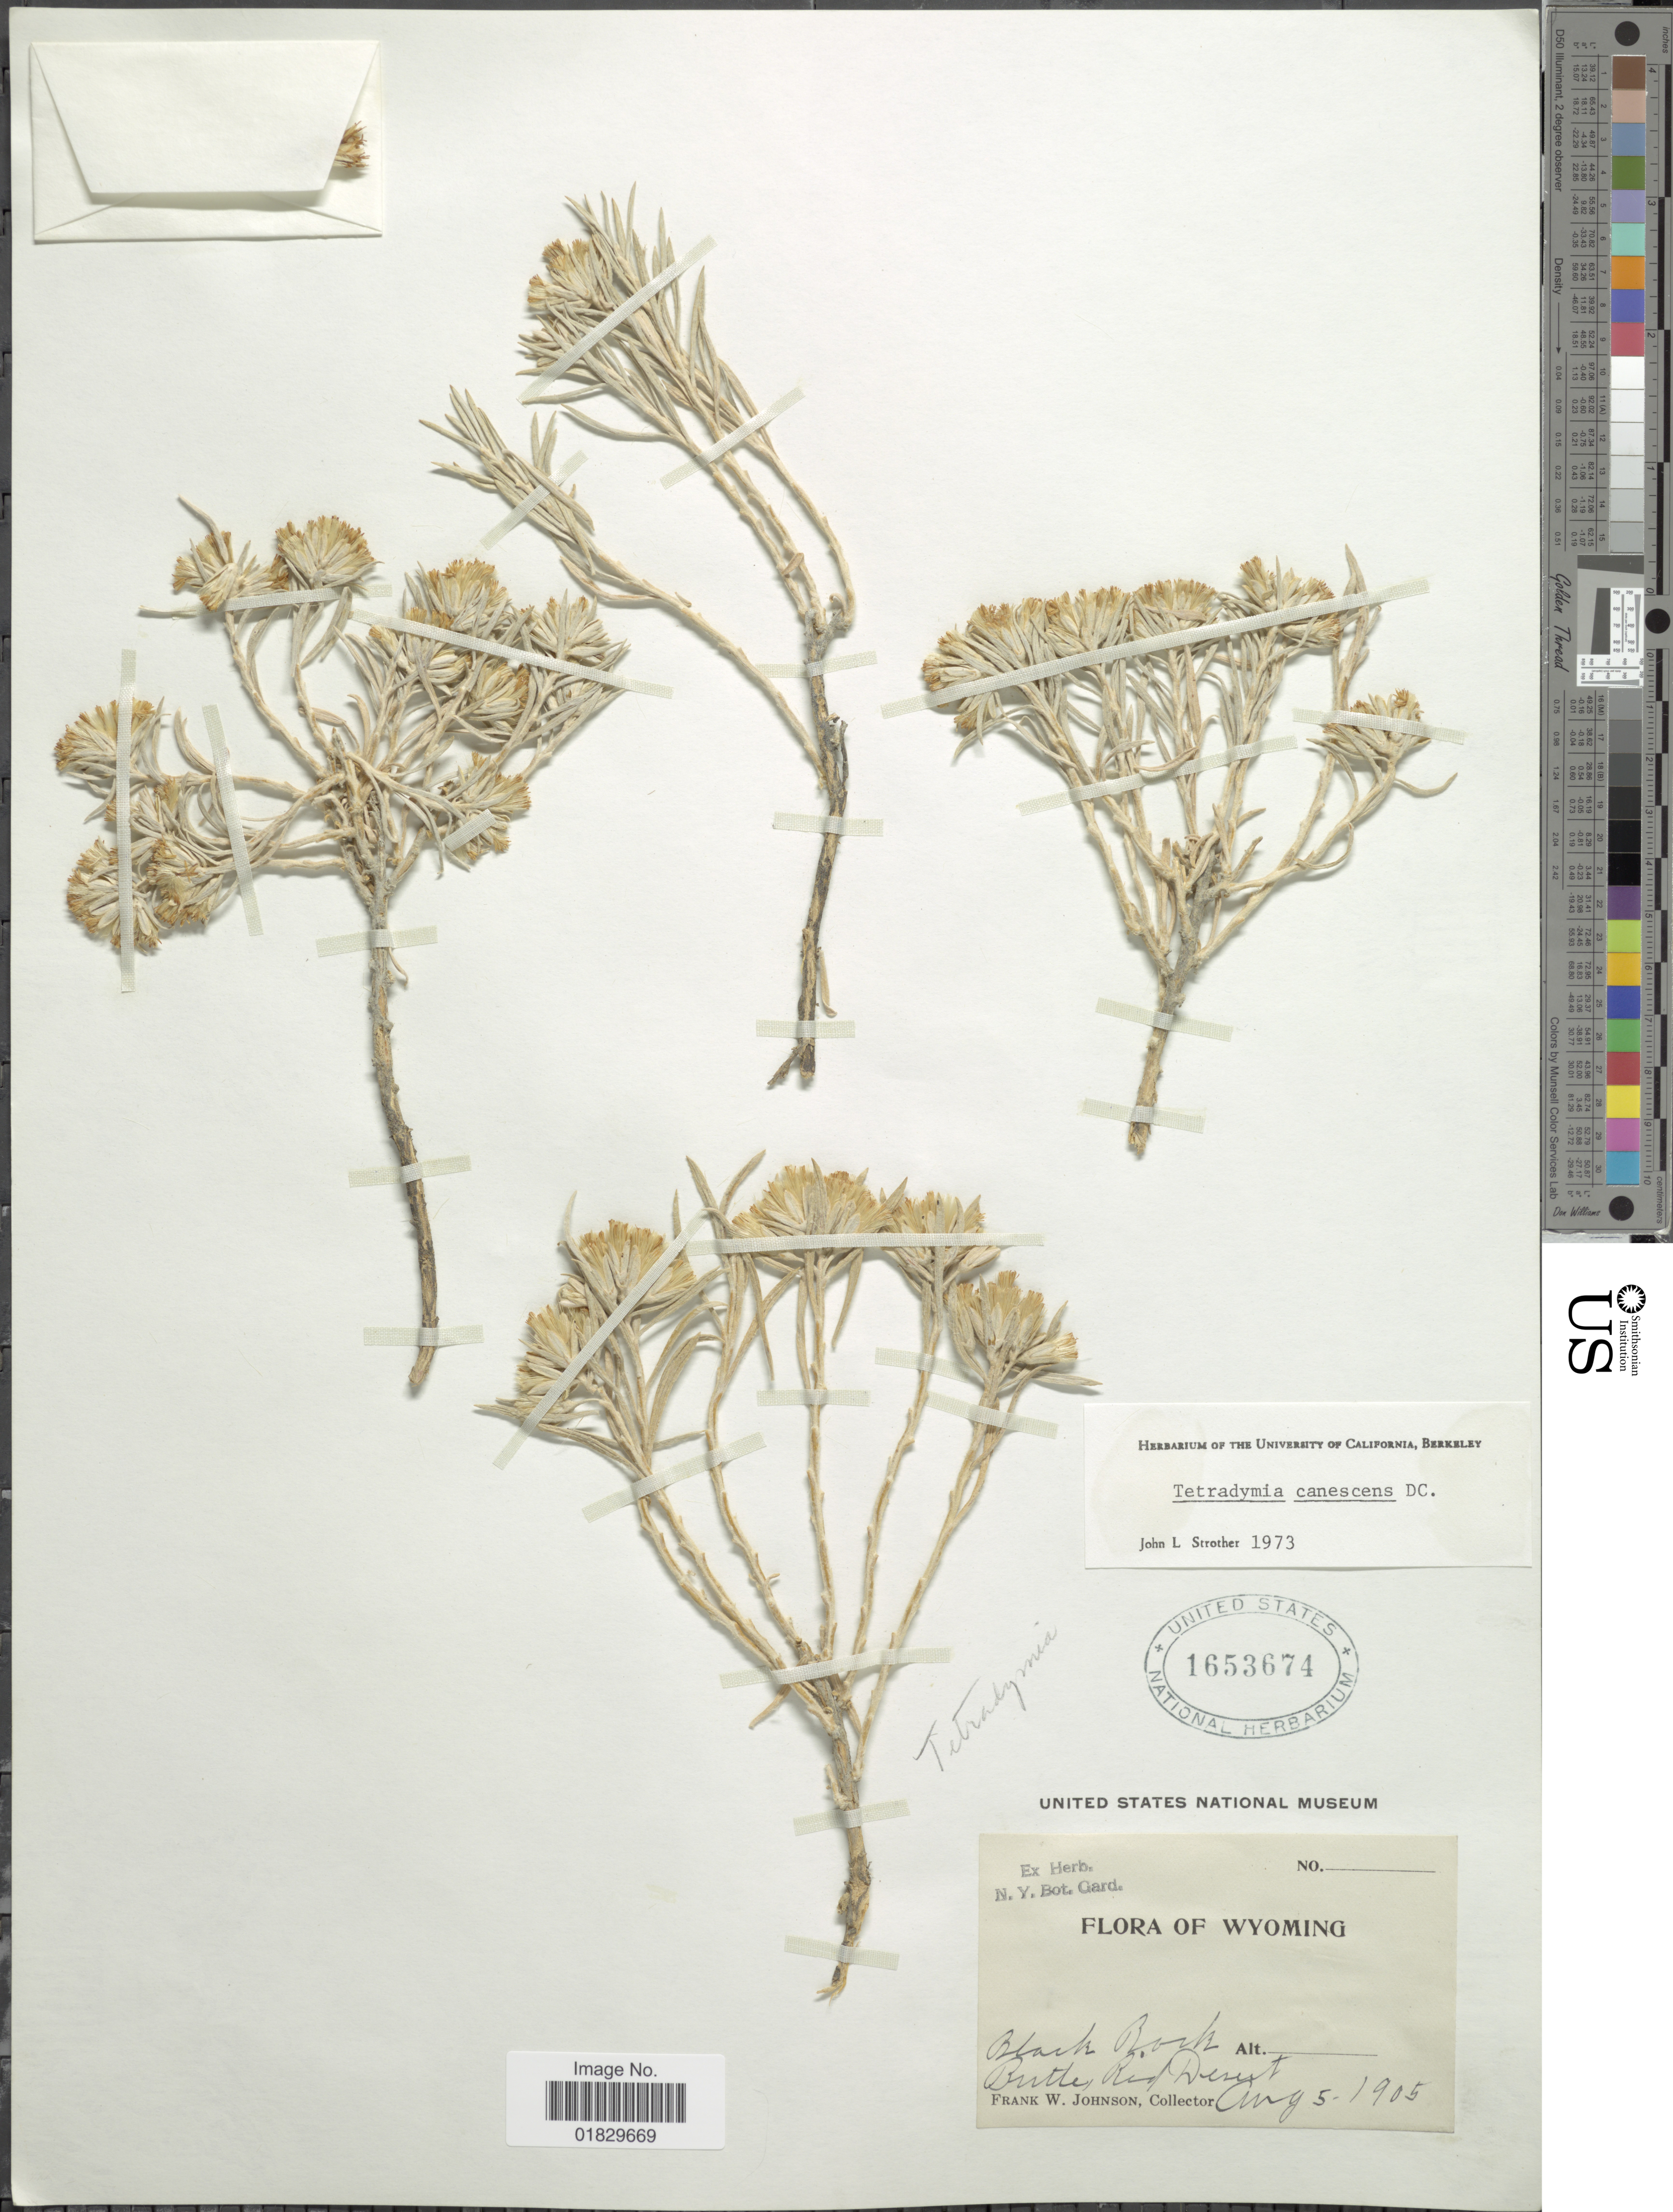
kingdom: Plantae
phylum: Tracheophyta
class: Magnoliopsida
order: Asterales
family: Asteraceae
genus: Tetradymia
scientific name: Tetradymia canescens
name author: DC.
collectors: F. W. Johnson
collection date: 1905-08-05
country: United States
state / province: Wyoming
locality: Black Rock Butte. Red Desert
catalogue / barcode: US 1653674